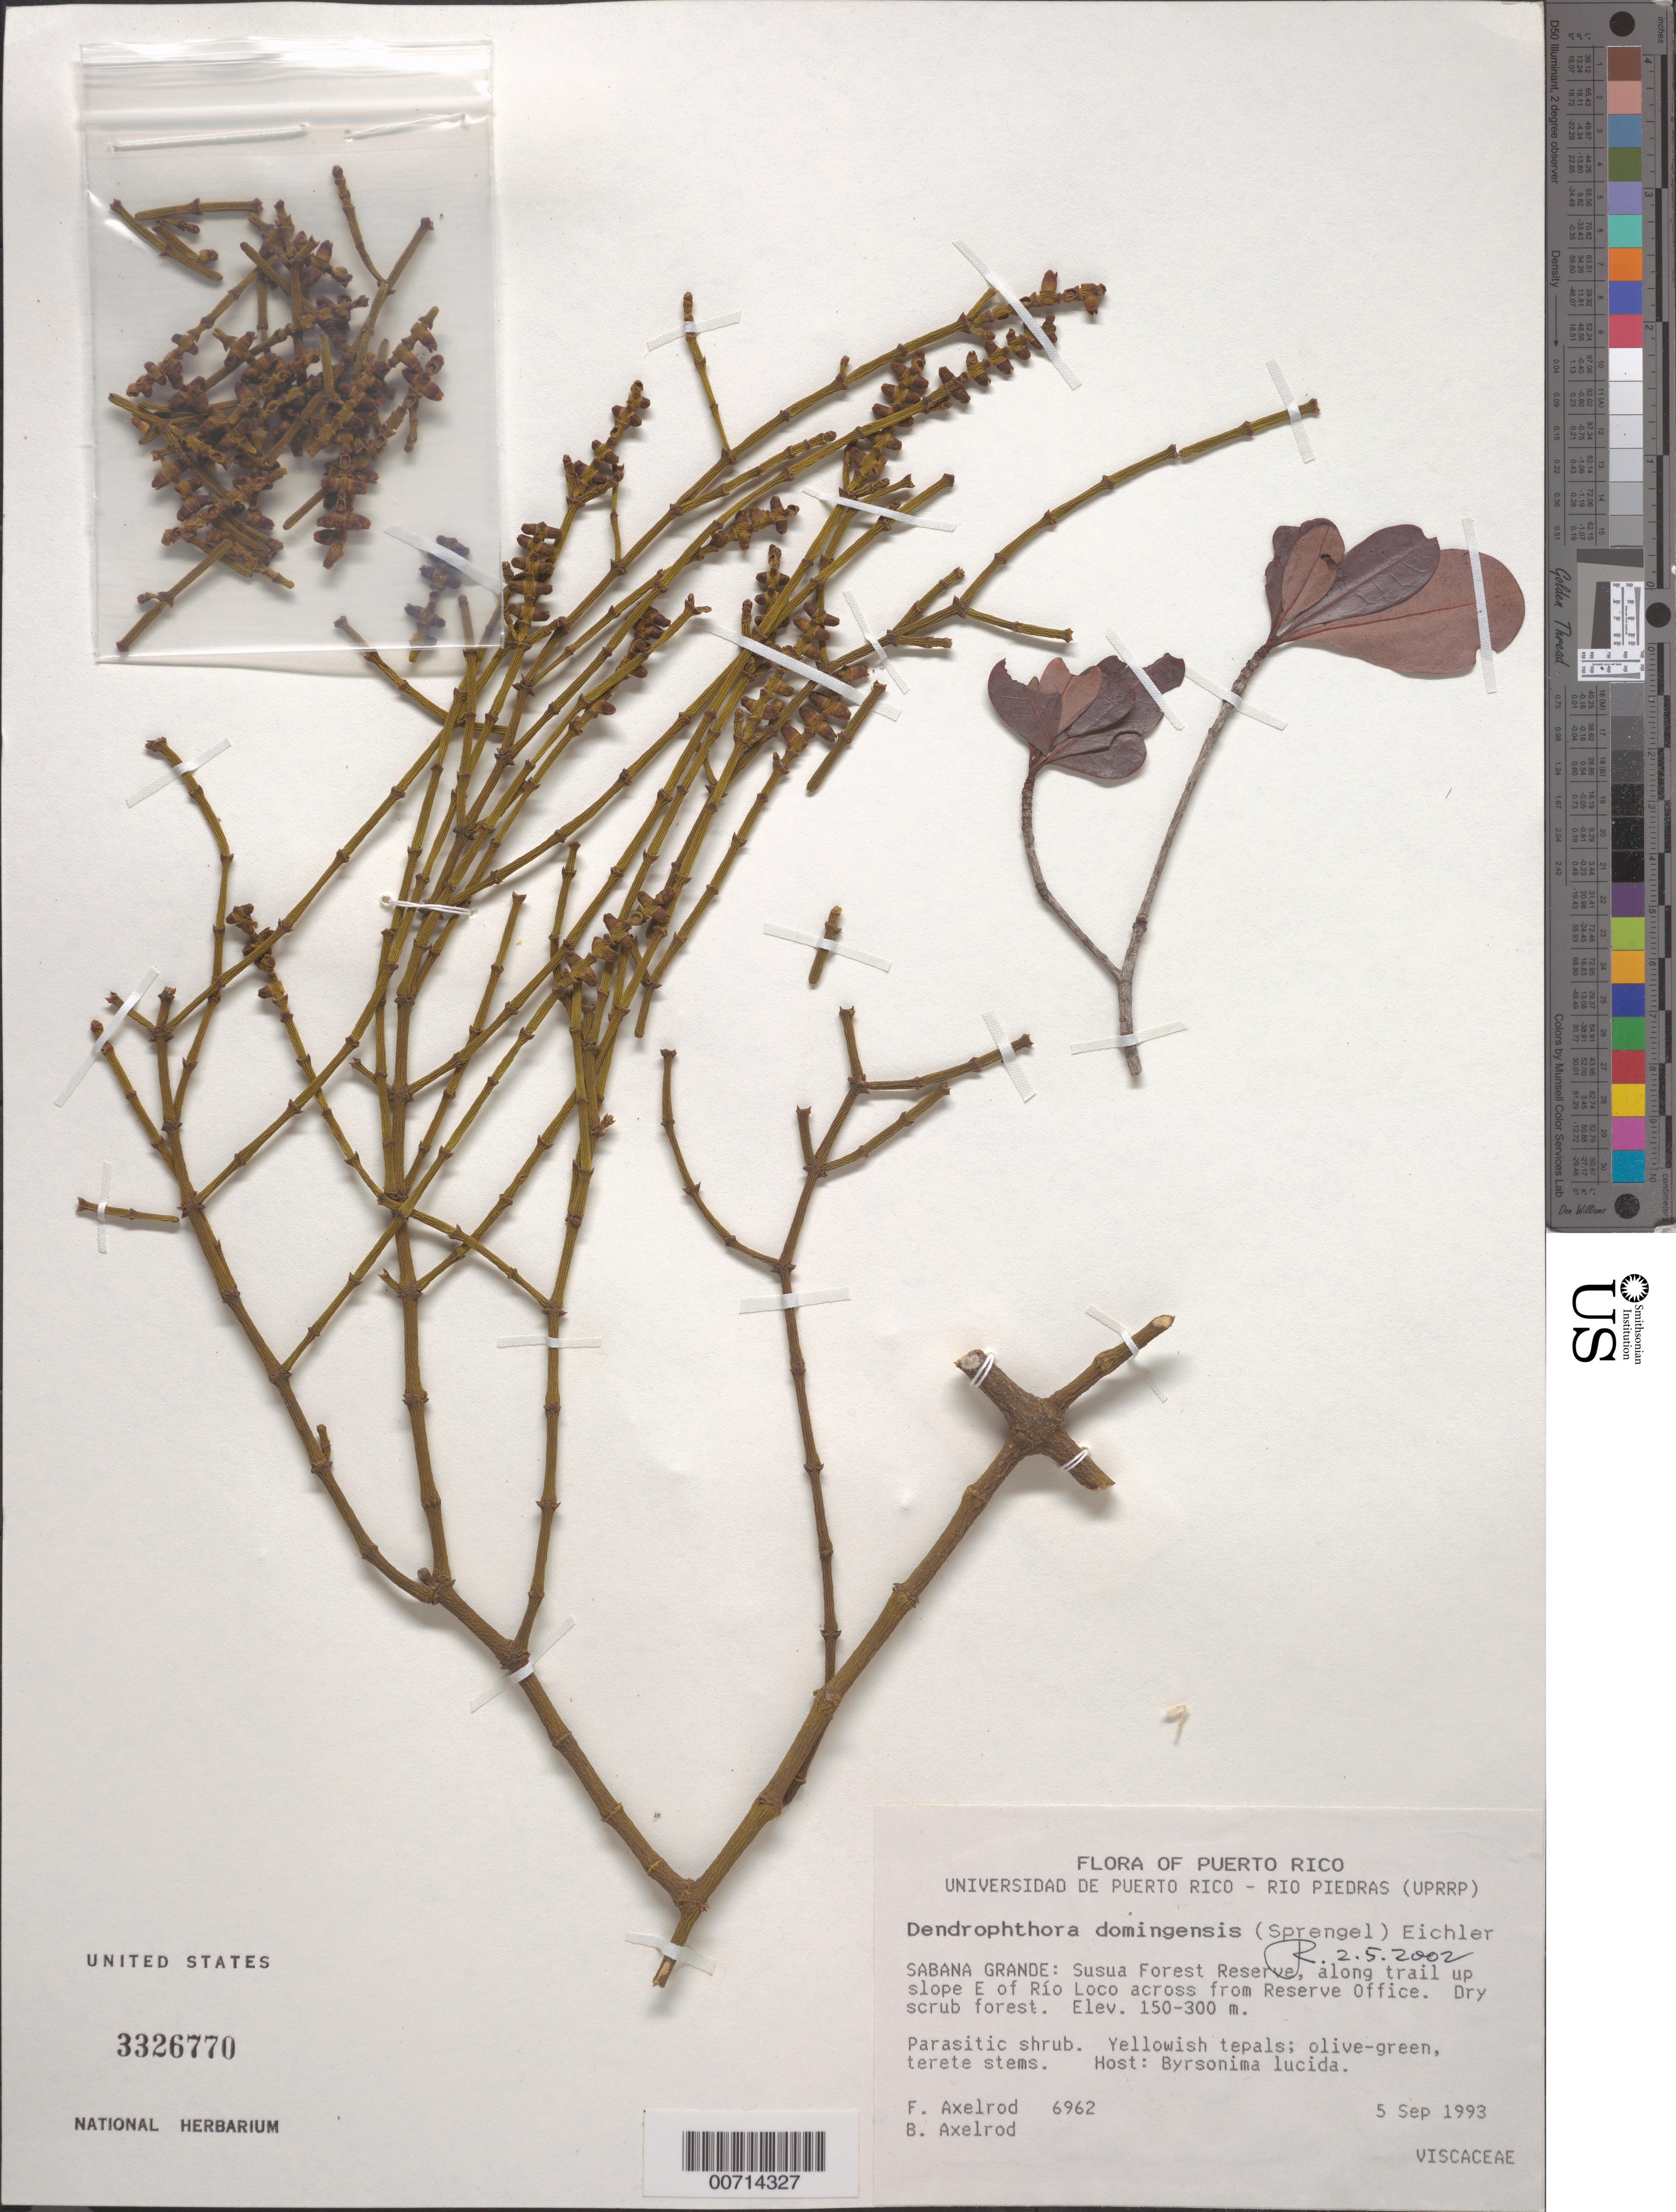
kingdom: Plantae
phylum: Tracheophyta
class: Magnoliopsida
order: Santalales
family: Viscaceae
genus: Dendrophthora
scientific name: Dendrophthora domingensis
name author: (Spreng.) Eichler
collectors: F. S. Axelrod & B. Axelrod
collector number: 6962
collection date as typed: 05 Sep 1993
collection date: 1993-09-05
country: Puerto Rico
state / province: Sabana Grande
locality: Sabana Grande: Susua Forest Reserve, along trail up slope E of Rio Loco across from Reserve Office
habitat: Dry scrub forest; Host: Byrsonima lucida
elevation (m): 150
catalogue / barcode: US 3326770